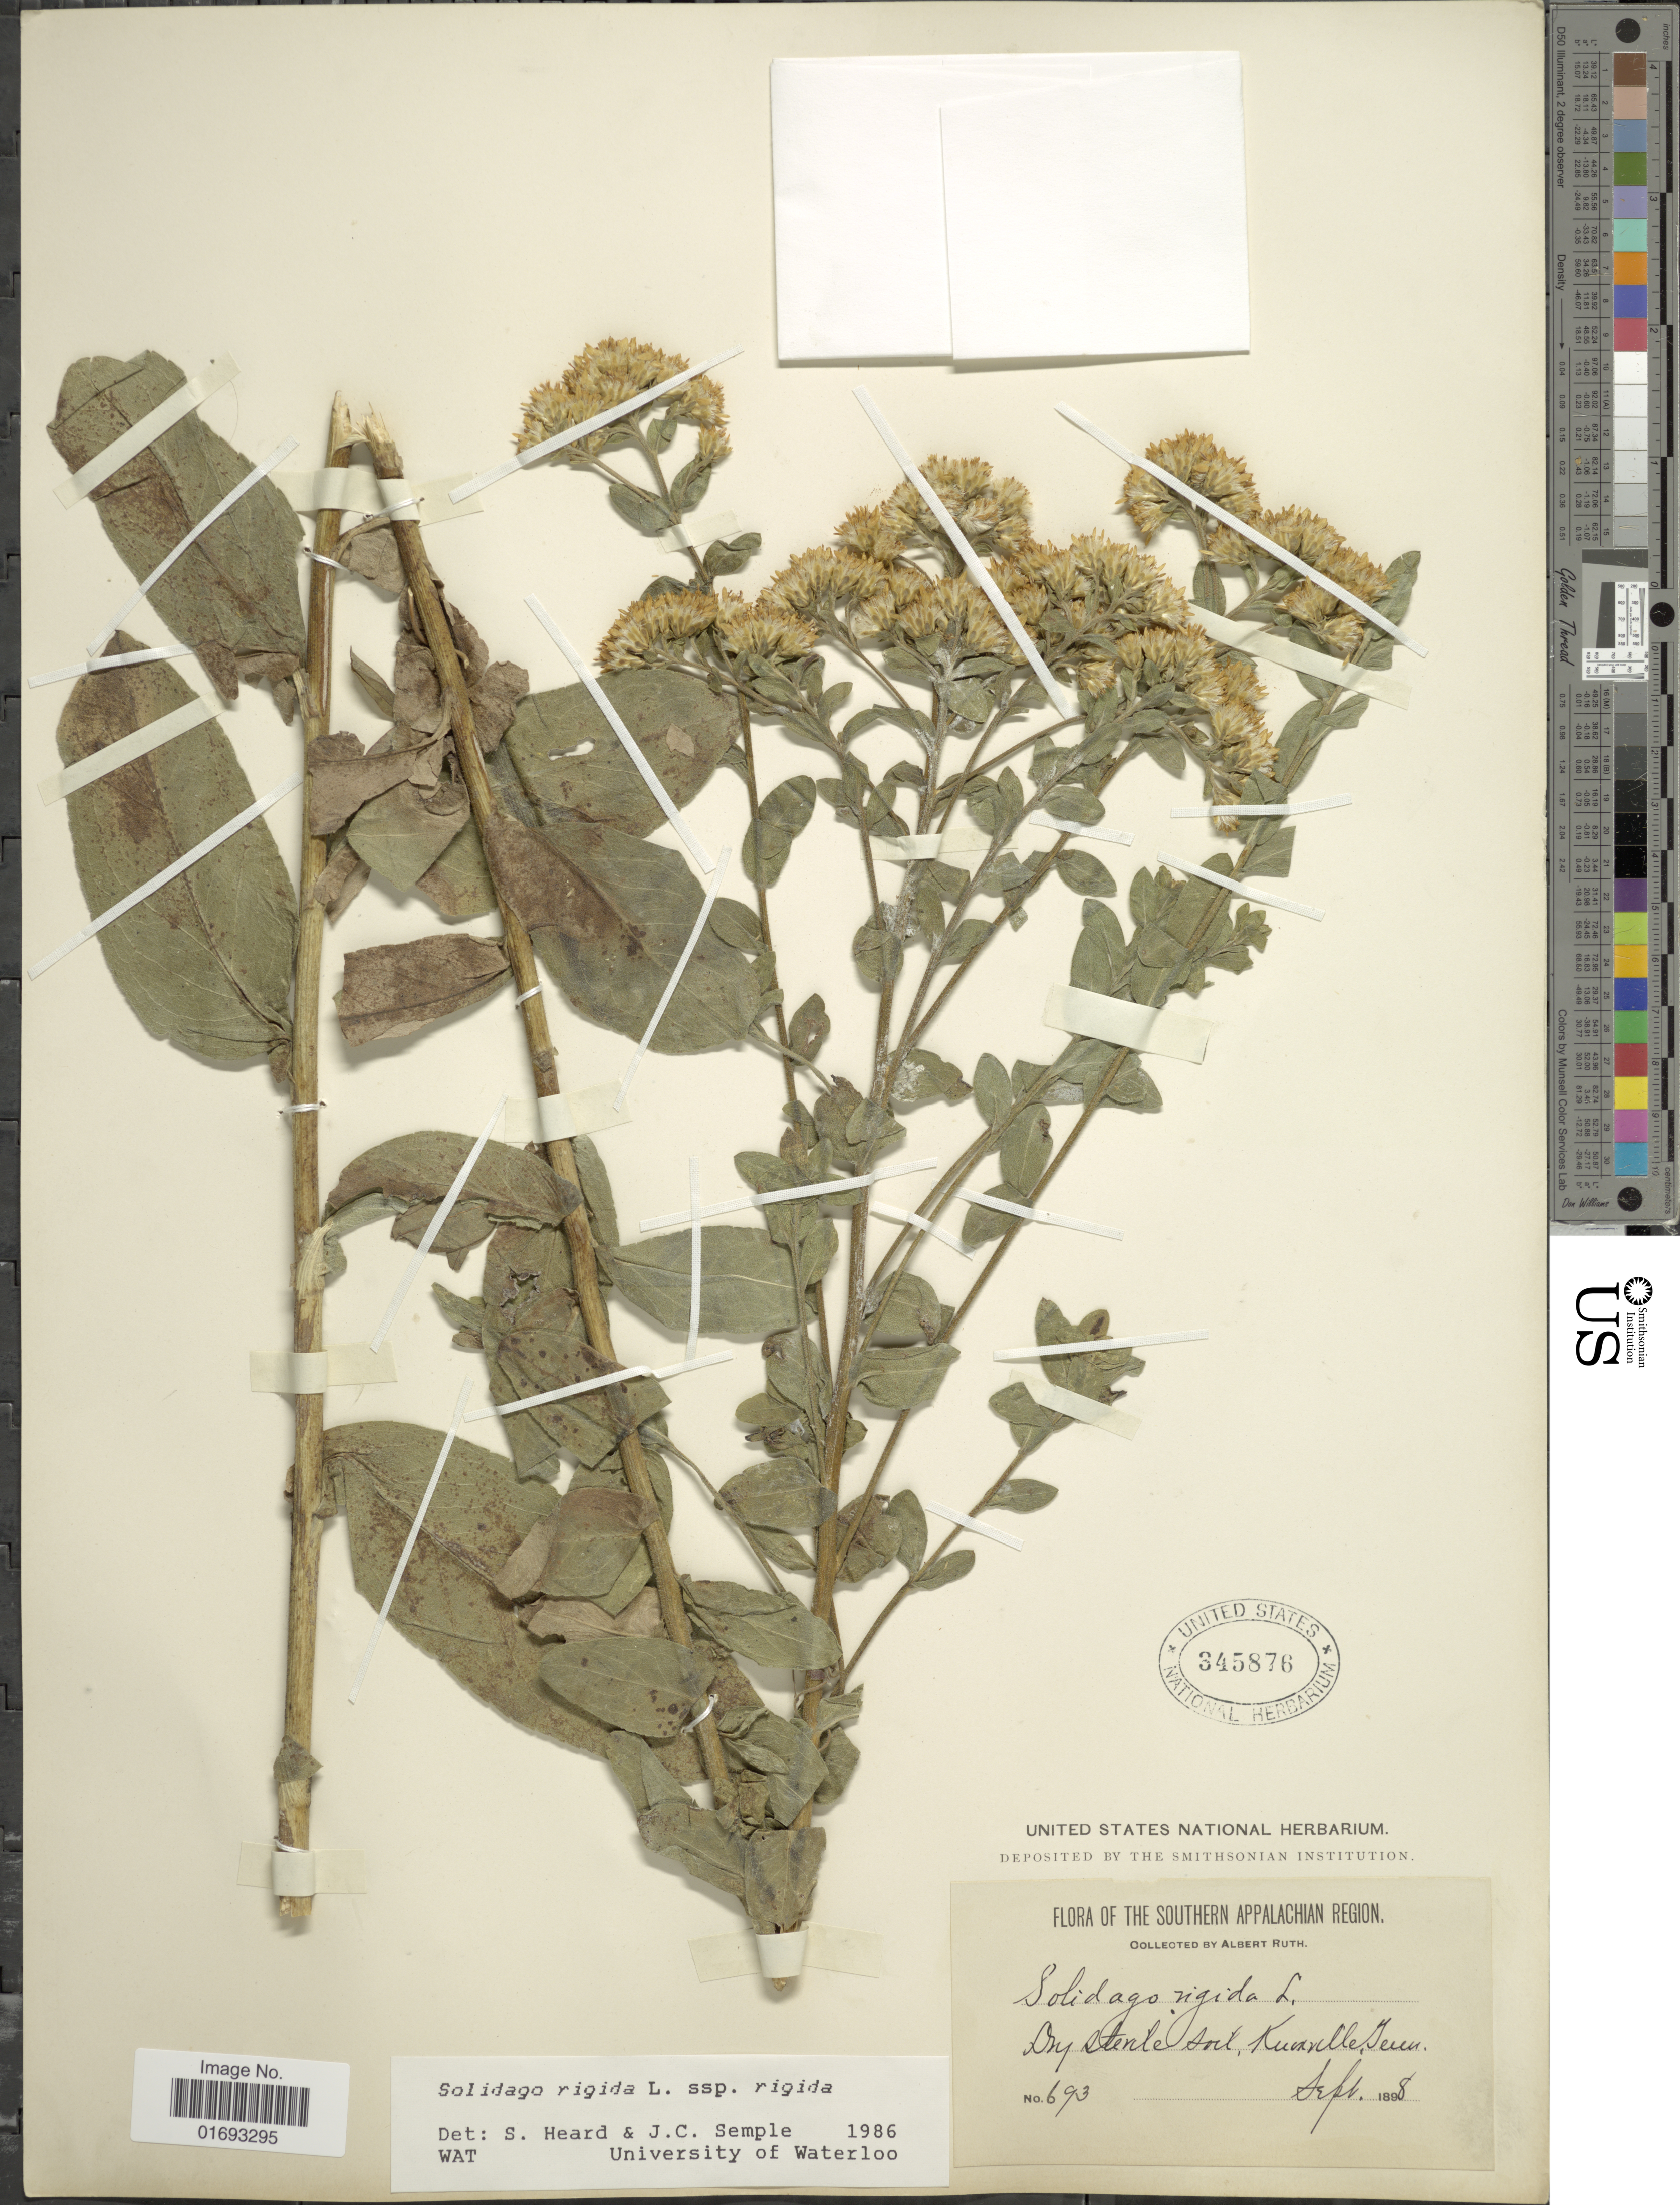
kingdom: Plantae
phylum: Tracheophyta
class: Magnoliopsida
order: Asterales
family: Asteraceae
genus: Oligoneuron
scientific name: Oligoneuron rigidum var. rigidum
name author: (L.) Small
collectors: A. Ruth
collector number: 693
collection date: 1898-09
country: United States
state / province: Tennessee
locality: Southern Appalacian Region, dry sterile soil, Knoxville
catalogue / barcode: US 345876